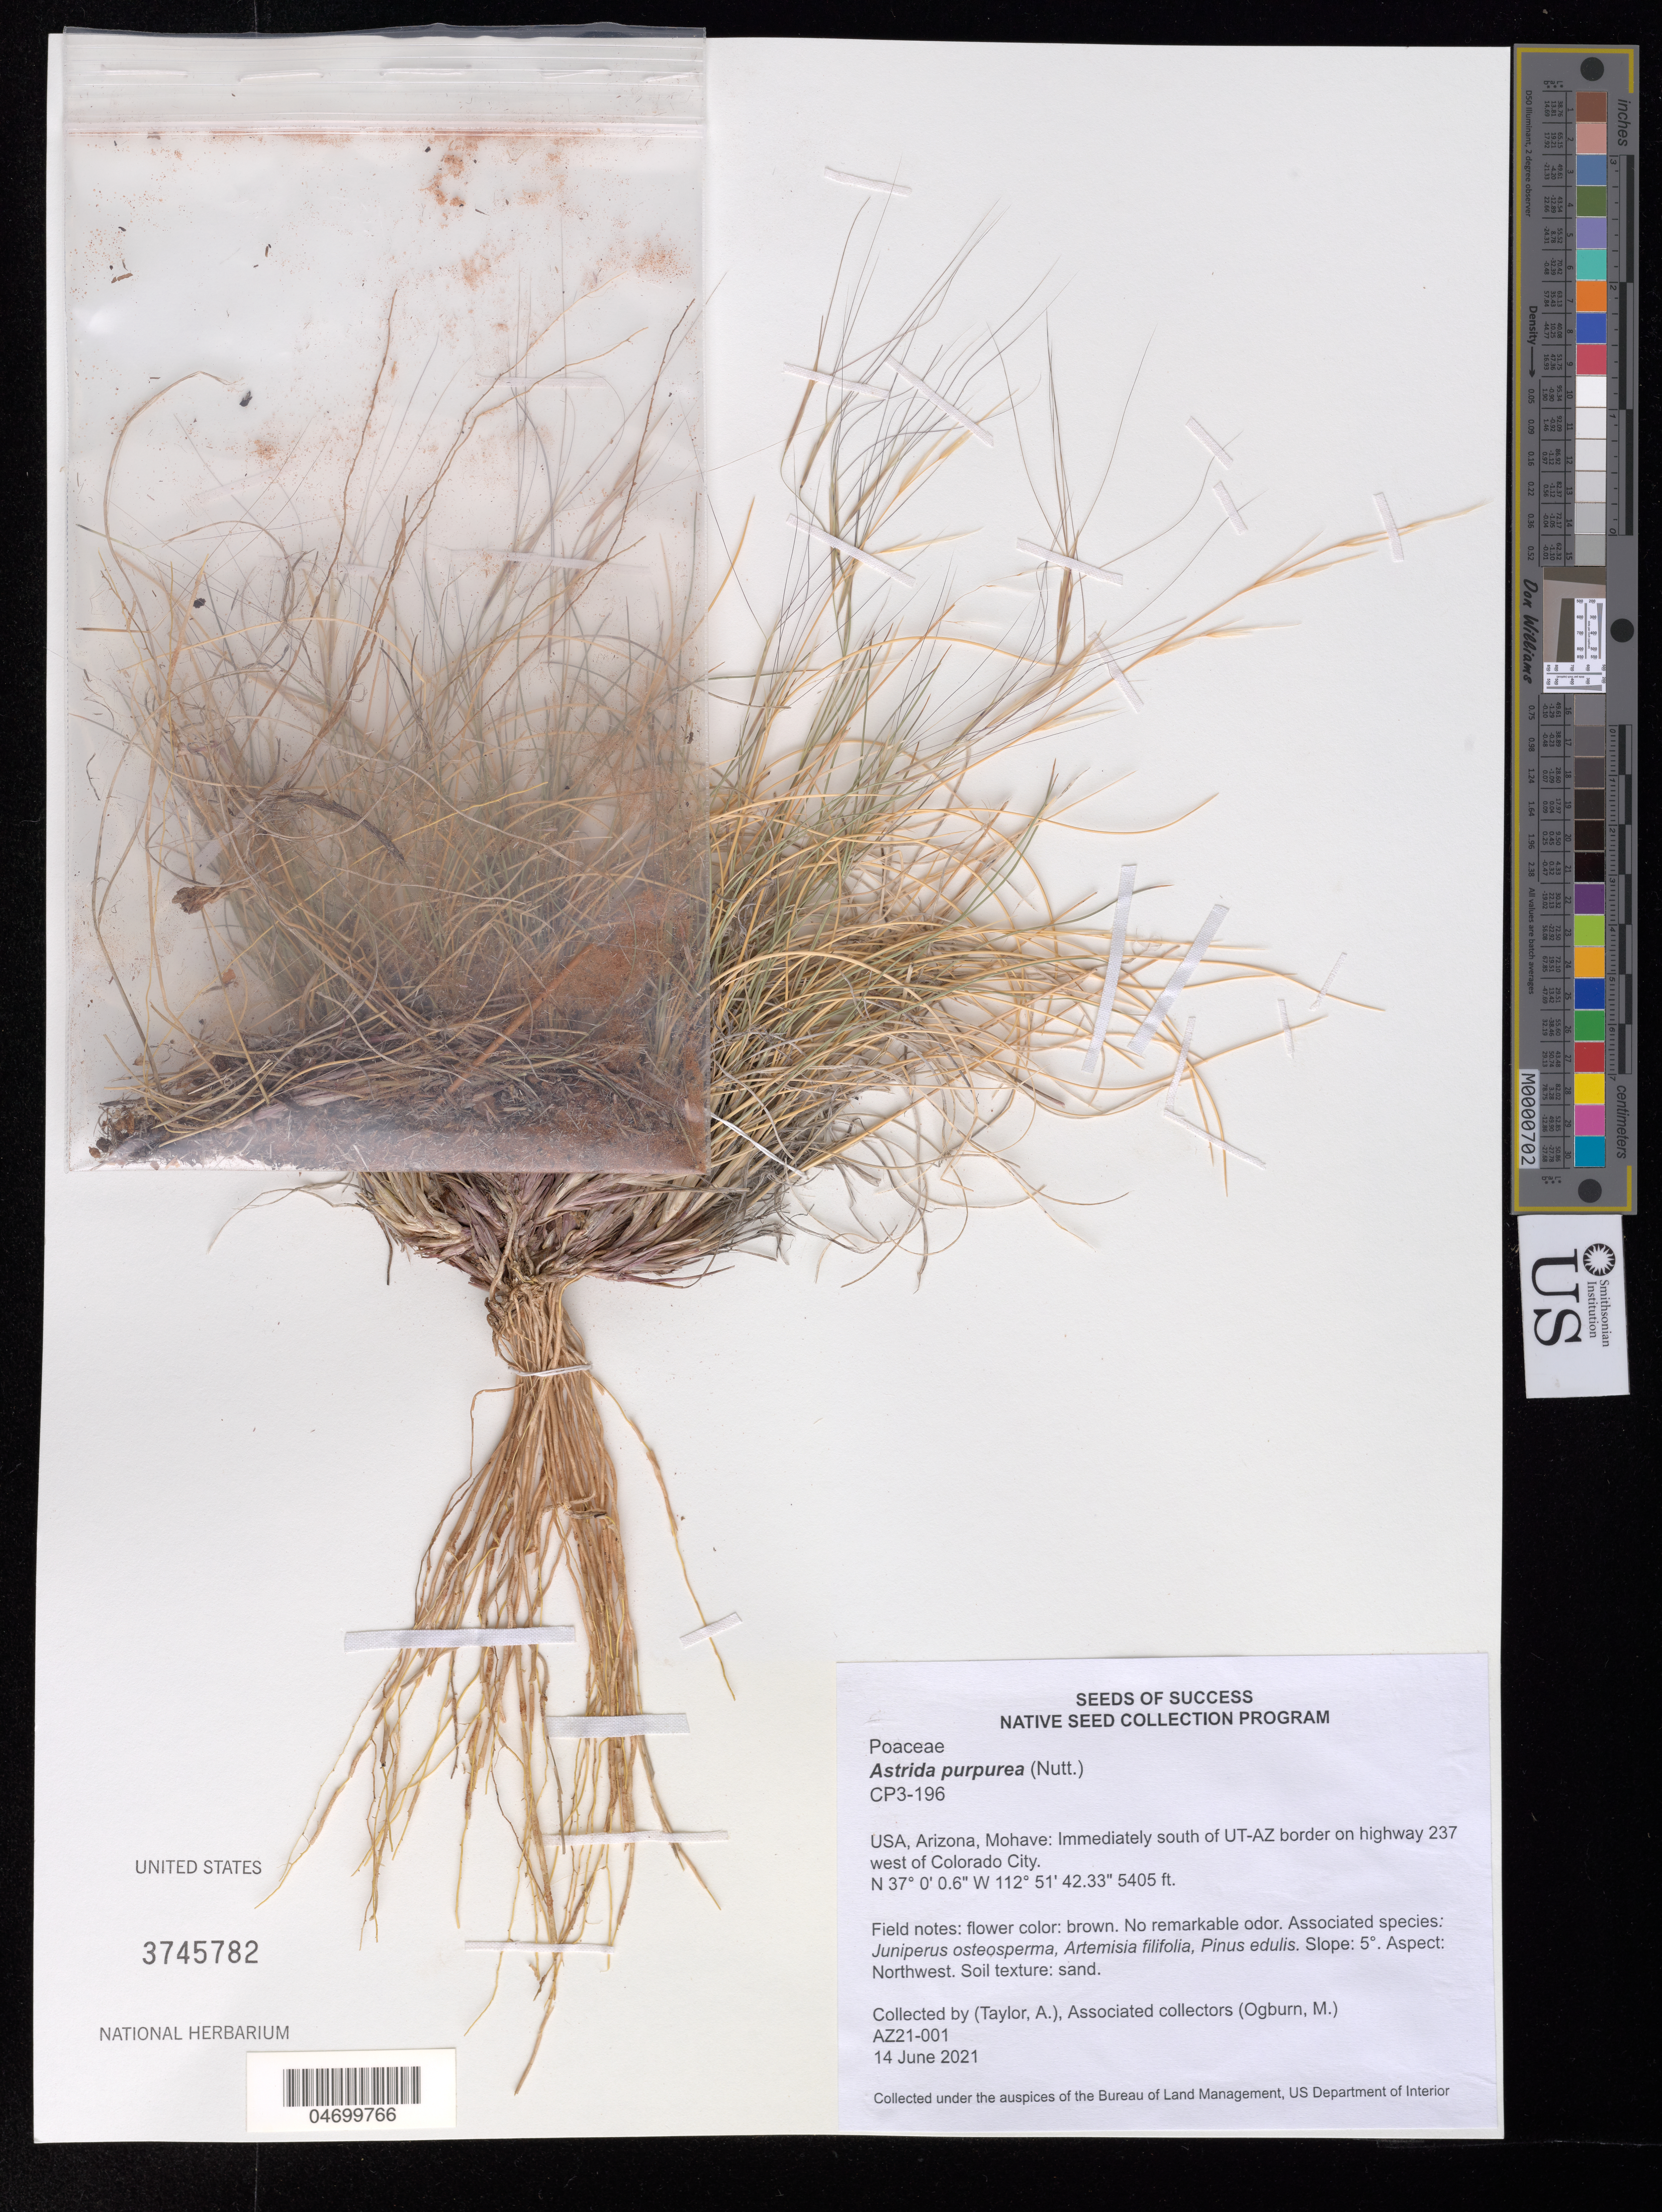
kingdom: Plantae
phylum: Tracheophyta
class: Liliopsida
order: Poales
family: Poaceae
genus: Aristida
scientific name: Aristida purpurea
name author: Nutt.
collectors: A. Taylor & M. Ogburn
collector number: CP3-196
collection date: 2021-06-14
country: United States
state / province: Arizona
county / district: Mohave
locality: S of UT-AZ border on Hwy 237 W of Colorado City.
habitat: Sand soil. Juniperus osteosperma, Artimisia filifolia, Pinus edulis.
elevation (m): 1647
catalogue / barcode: US 3745782